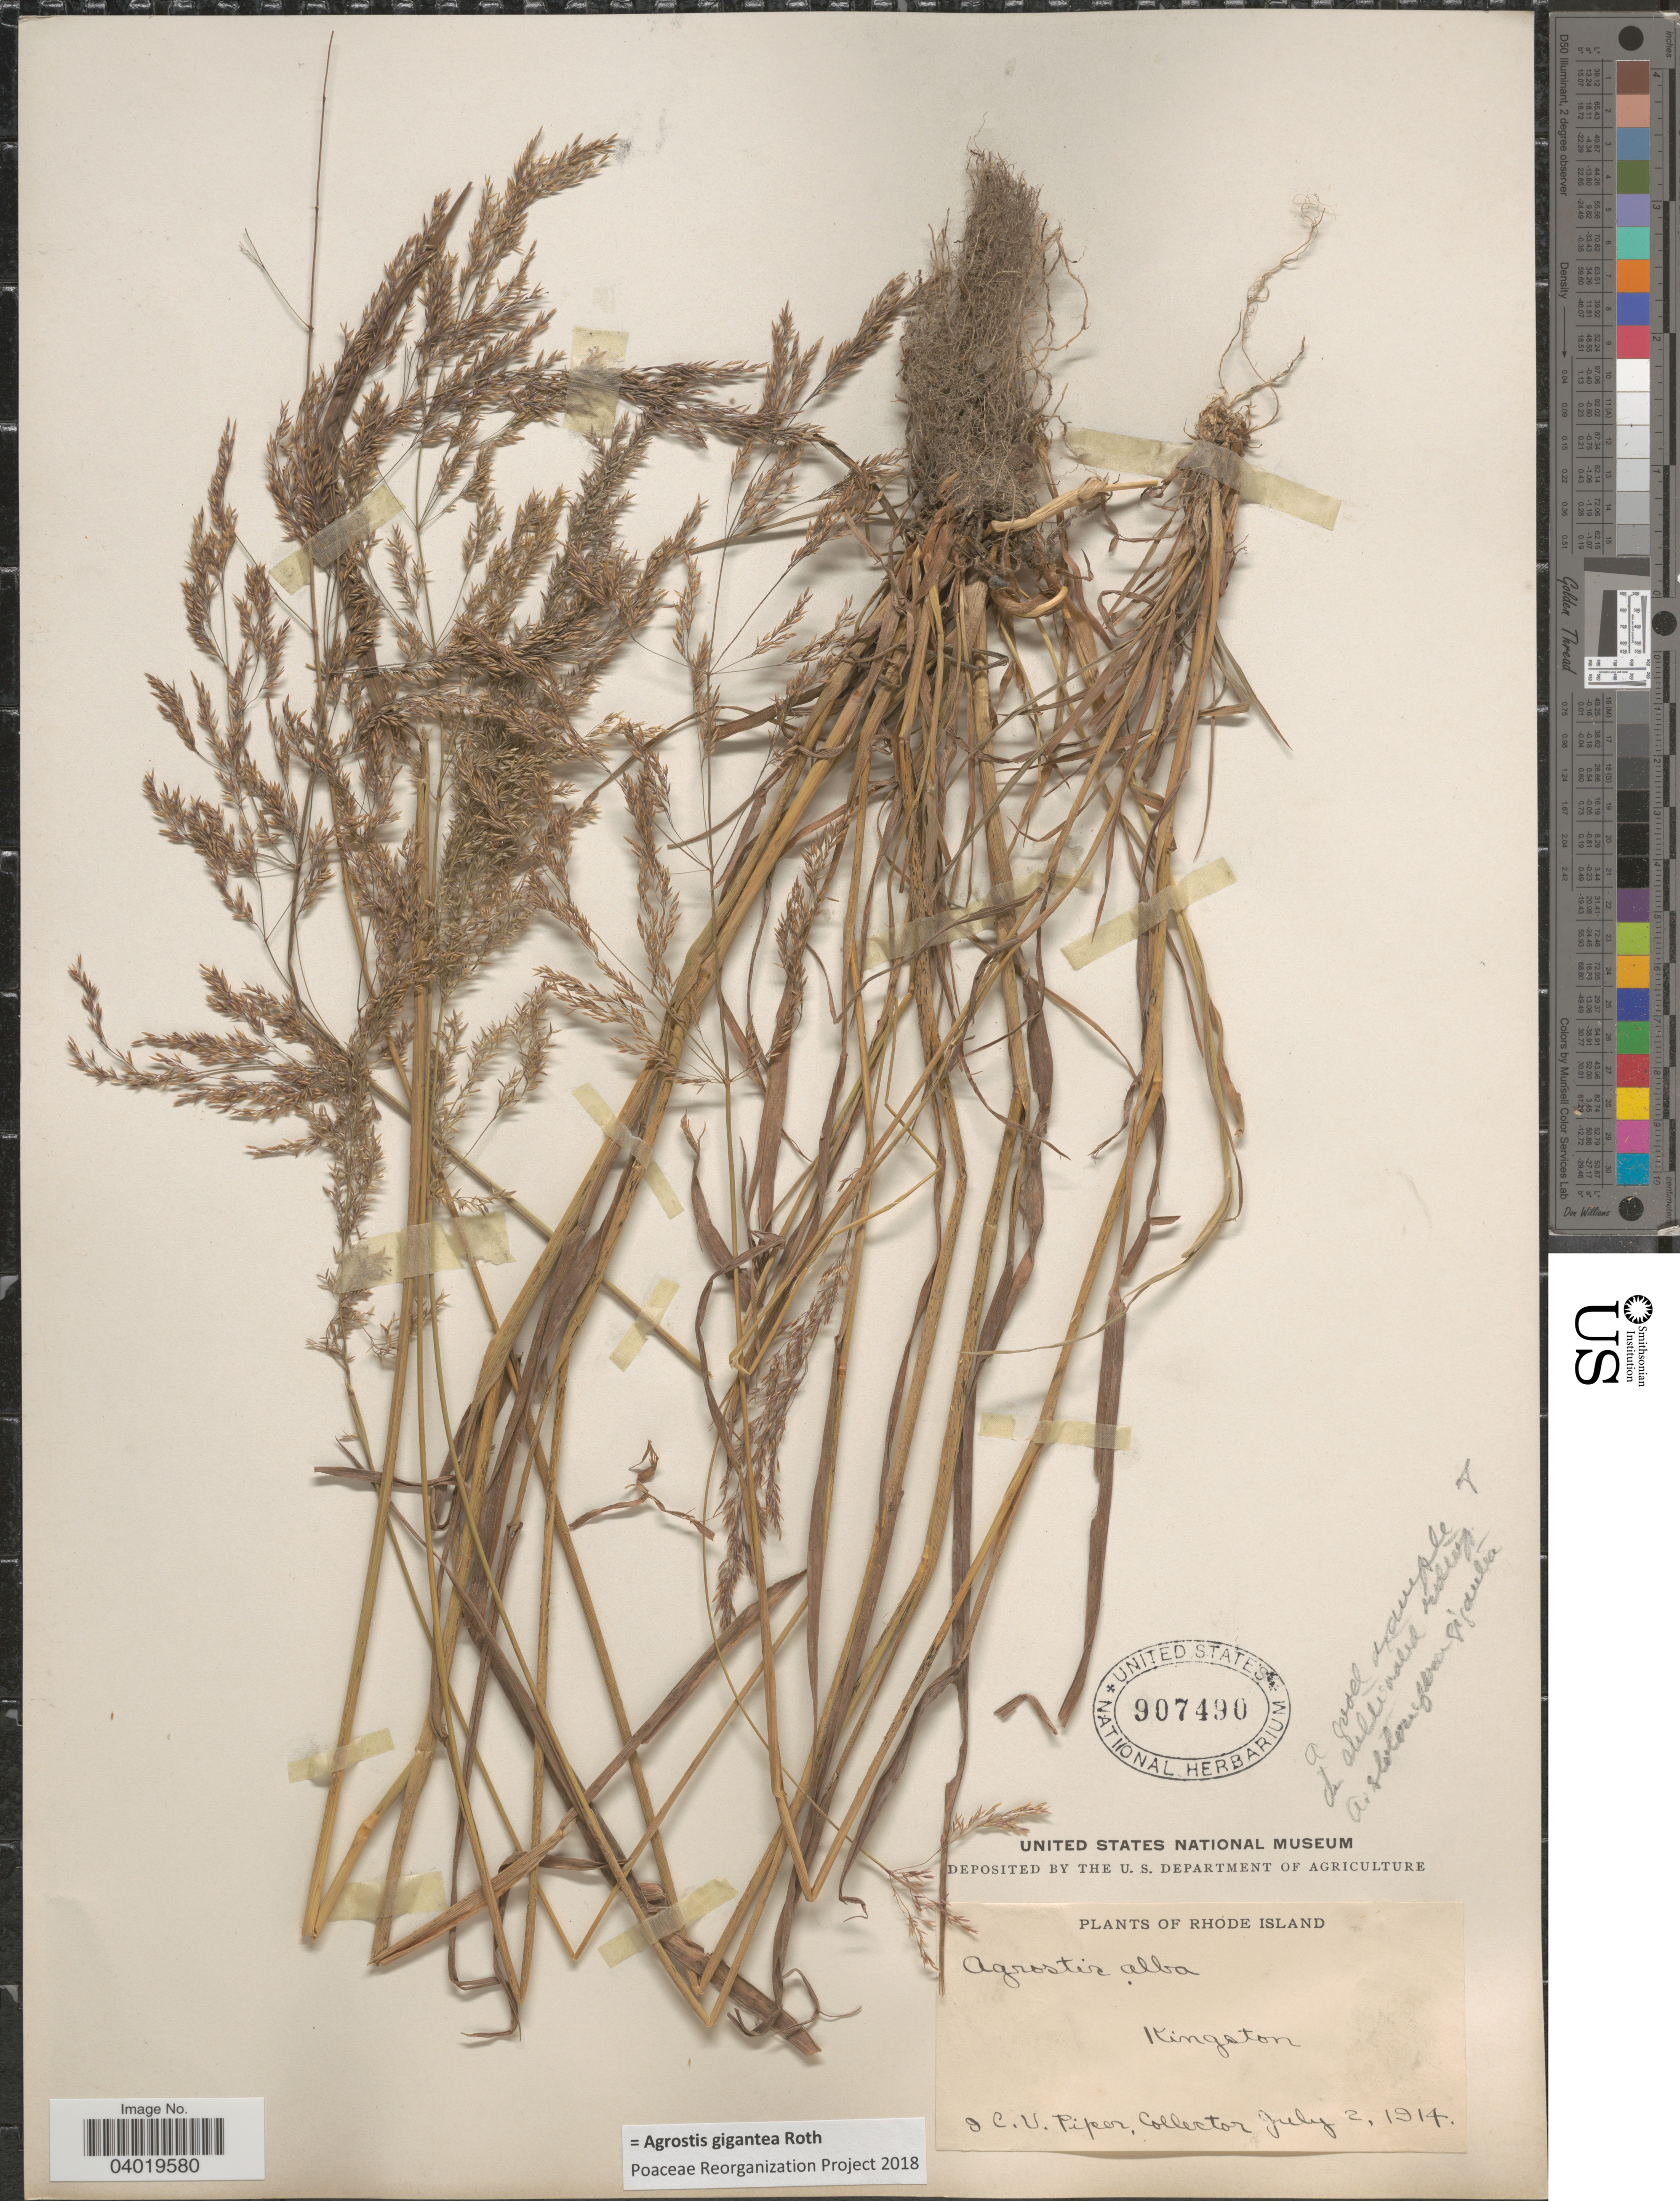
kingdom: Plantae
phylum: Tracheophyta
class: Liliopsida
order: Poales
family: Poaceae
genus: Agrostis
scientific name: Agrostis gigantea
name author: Roth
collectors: C. V. Piper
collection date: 1914-07-02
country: United States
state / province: Rhode Island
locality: Kingston.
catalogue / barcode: US 907490